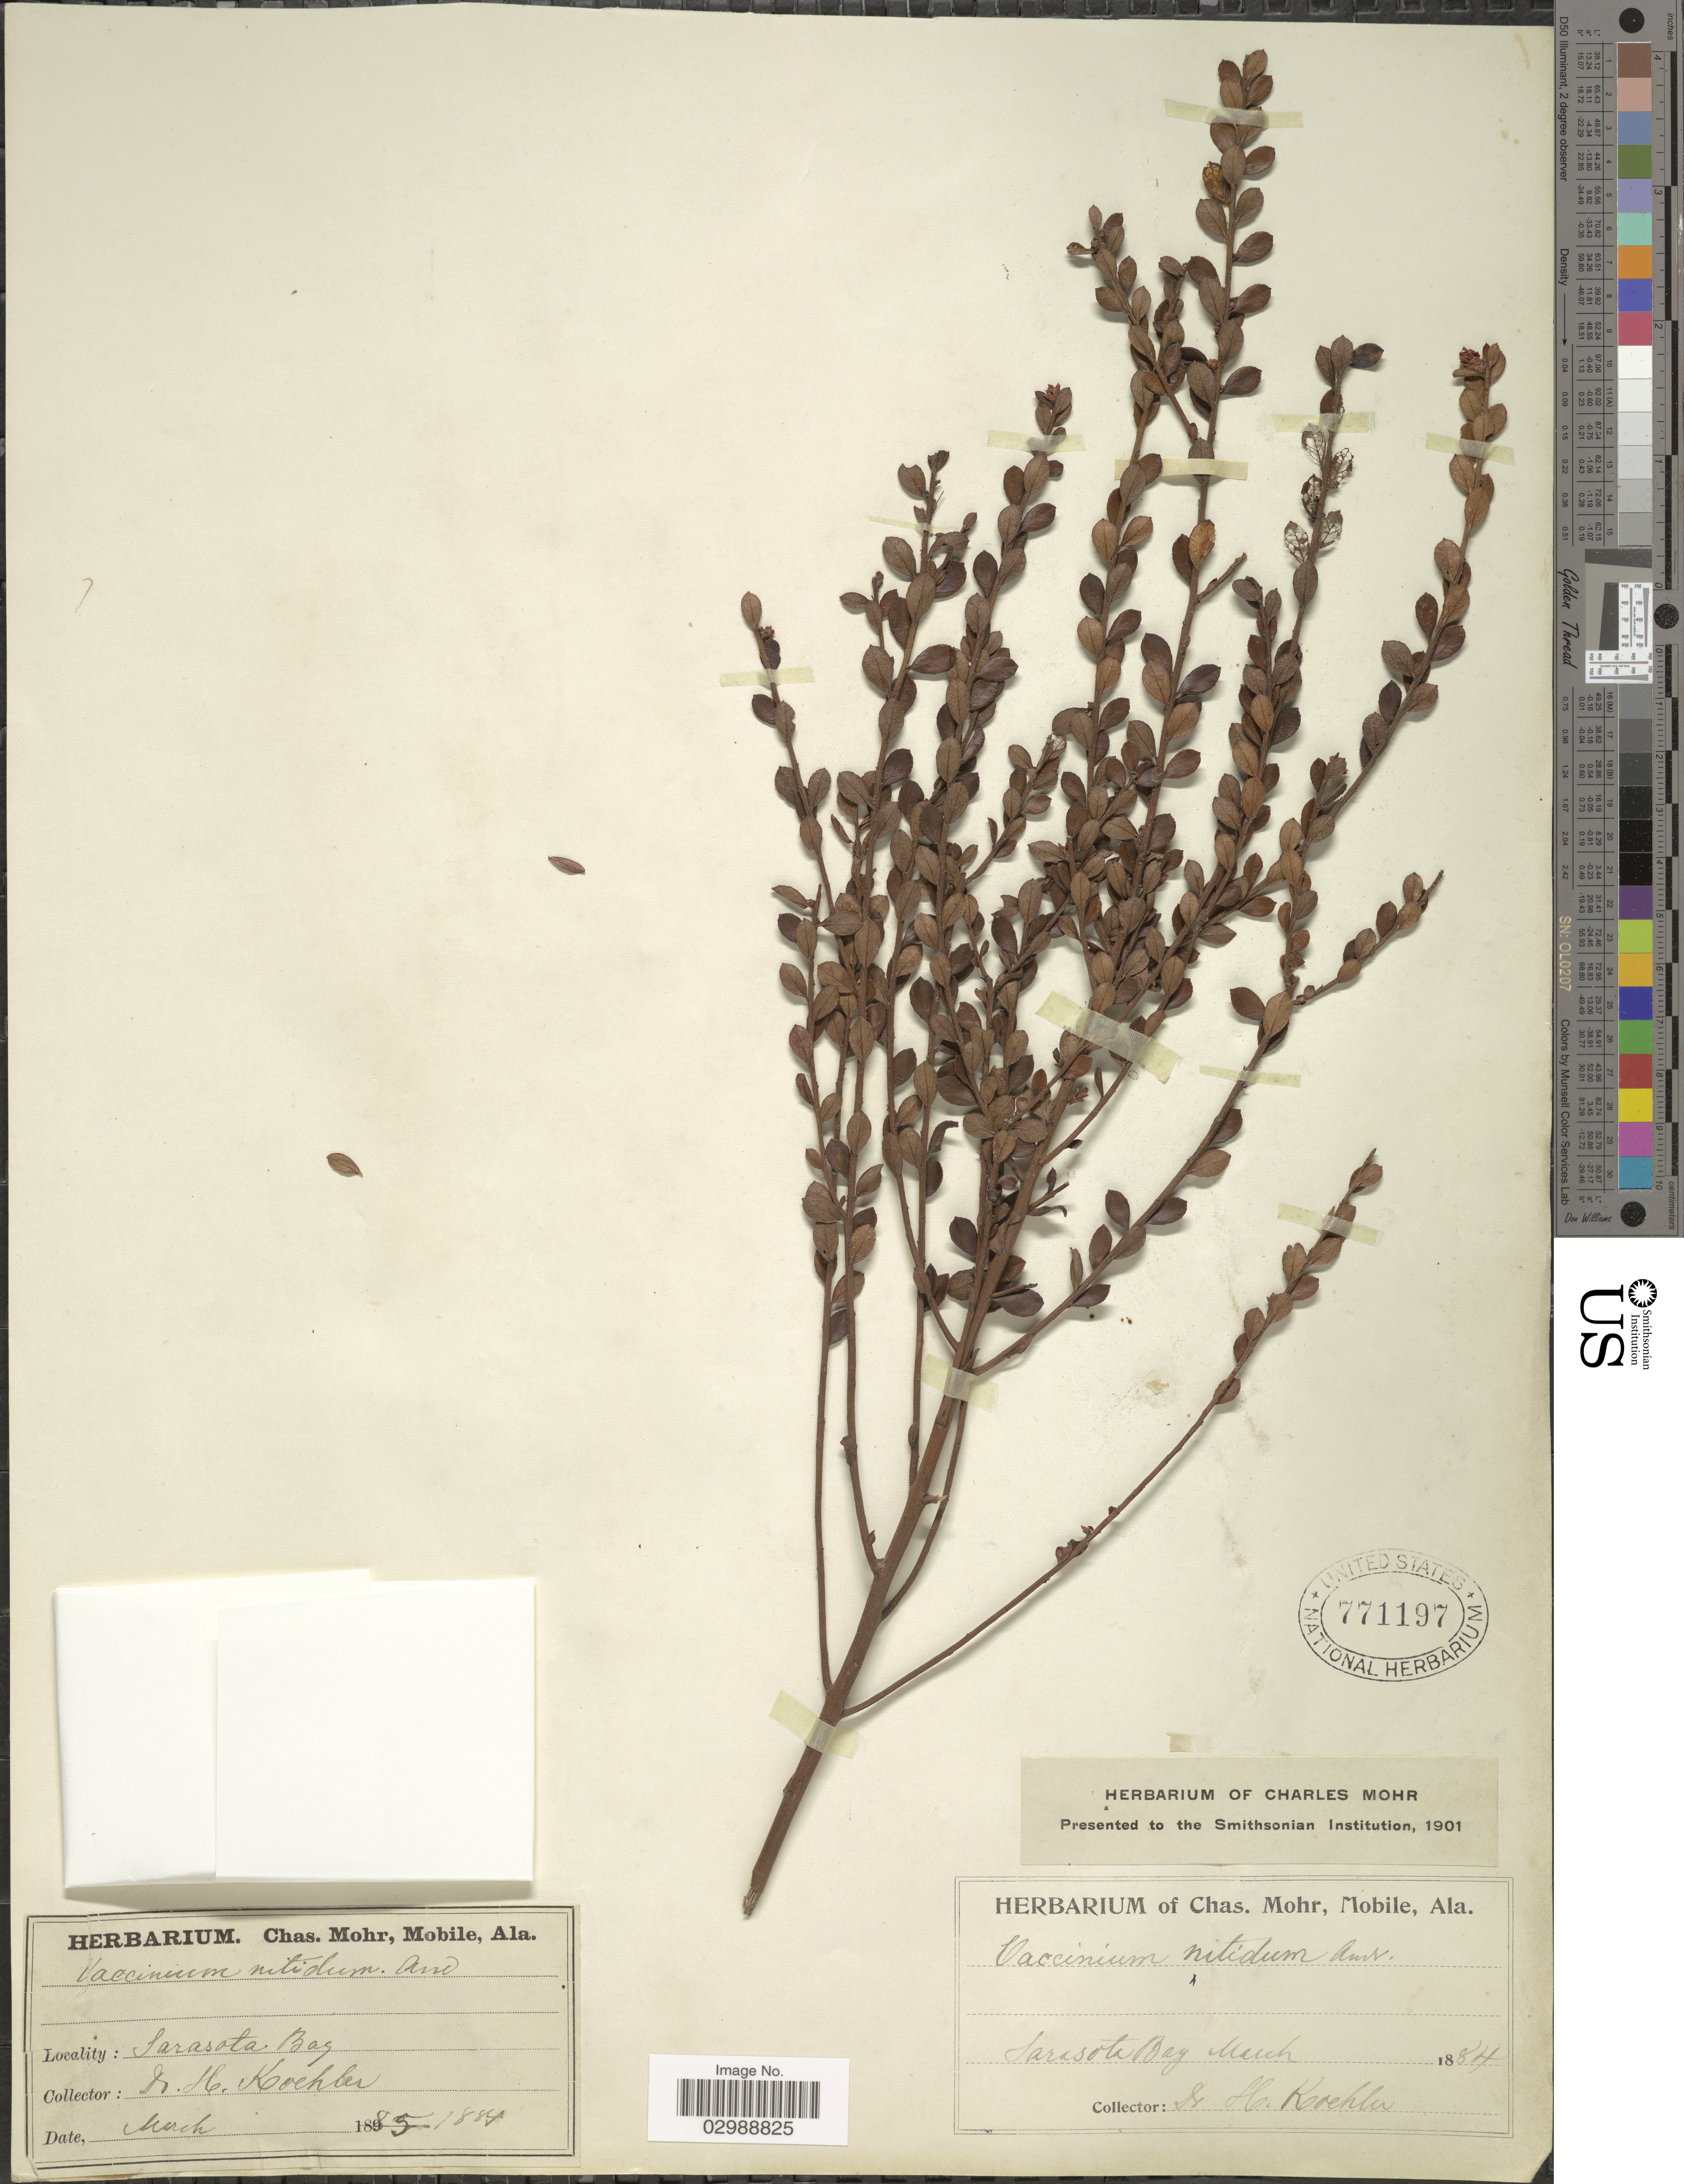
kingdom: Plantae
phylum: Tracheophyta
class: Magnoliopsida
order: Ericales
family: Ericaceae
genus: Vaccinium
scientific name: Vaccinium nitidum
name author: Andrews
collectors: H. Koehler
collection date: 1884-03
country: United States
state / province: Alabama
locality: Sarasota Bay.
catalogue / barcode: US 771197